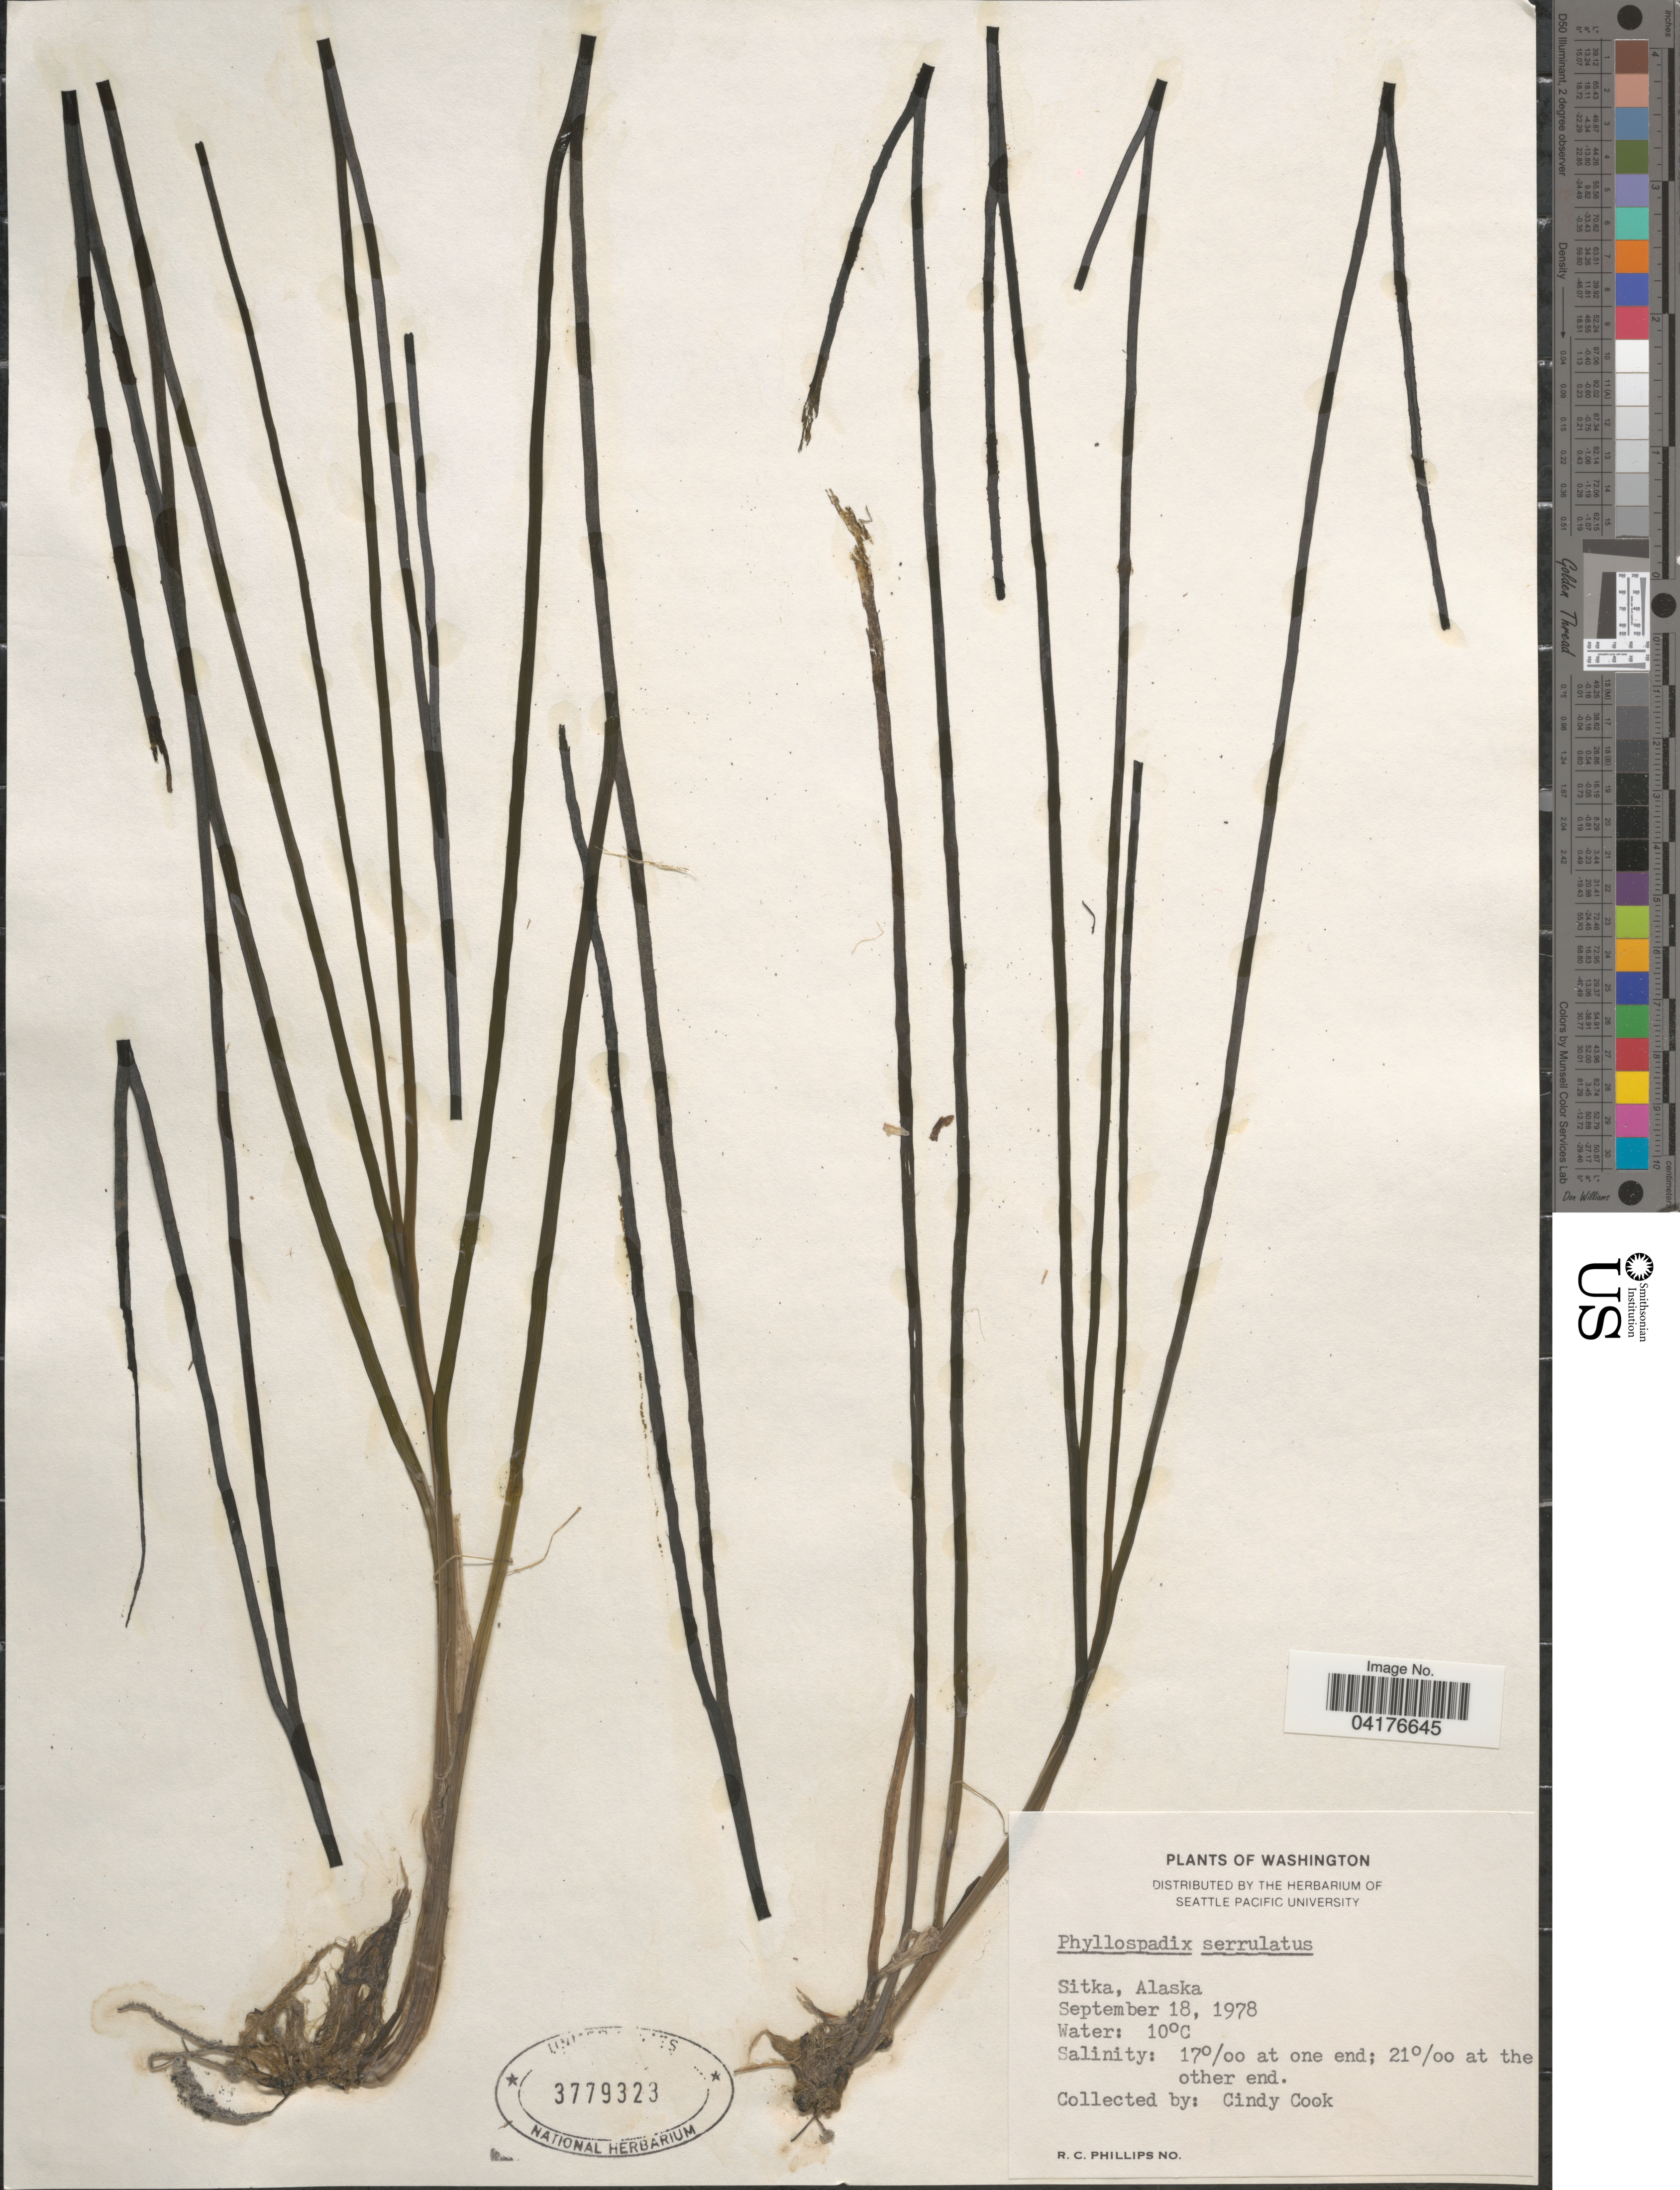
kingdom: Plantae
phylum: Tracheophyta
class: Liliopsida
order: Alismatales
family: Zosteraceae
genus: Phyllospadix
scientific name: Phyllospadix serrulatus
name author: Rupr.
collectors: C. D. K. Cook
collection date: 1978-09-18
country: United States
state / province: Alaska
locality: Sitka.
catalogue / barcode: US 3779323